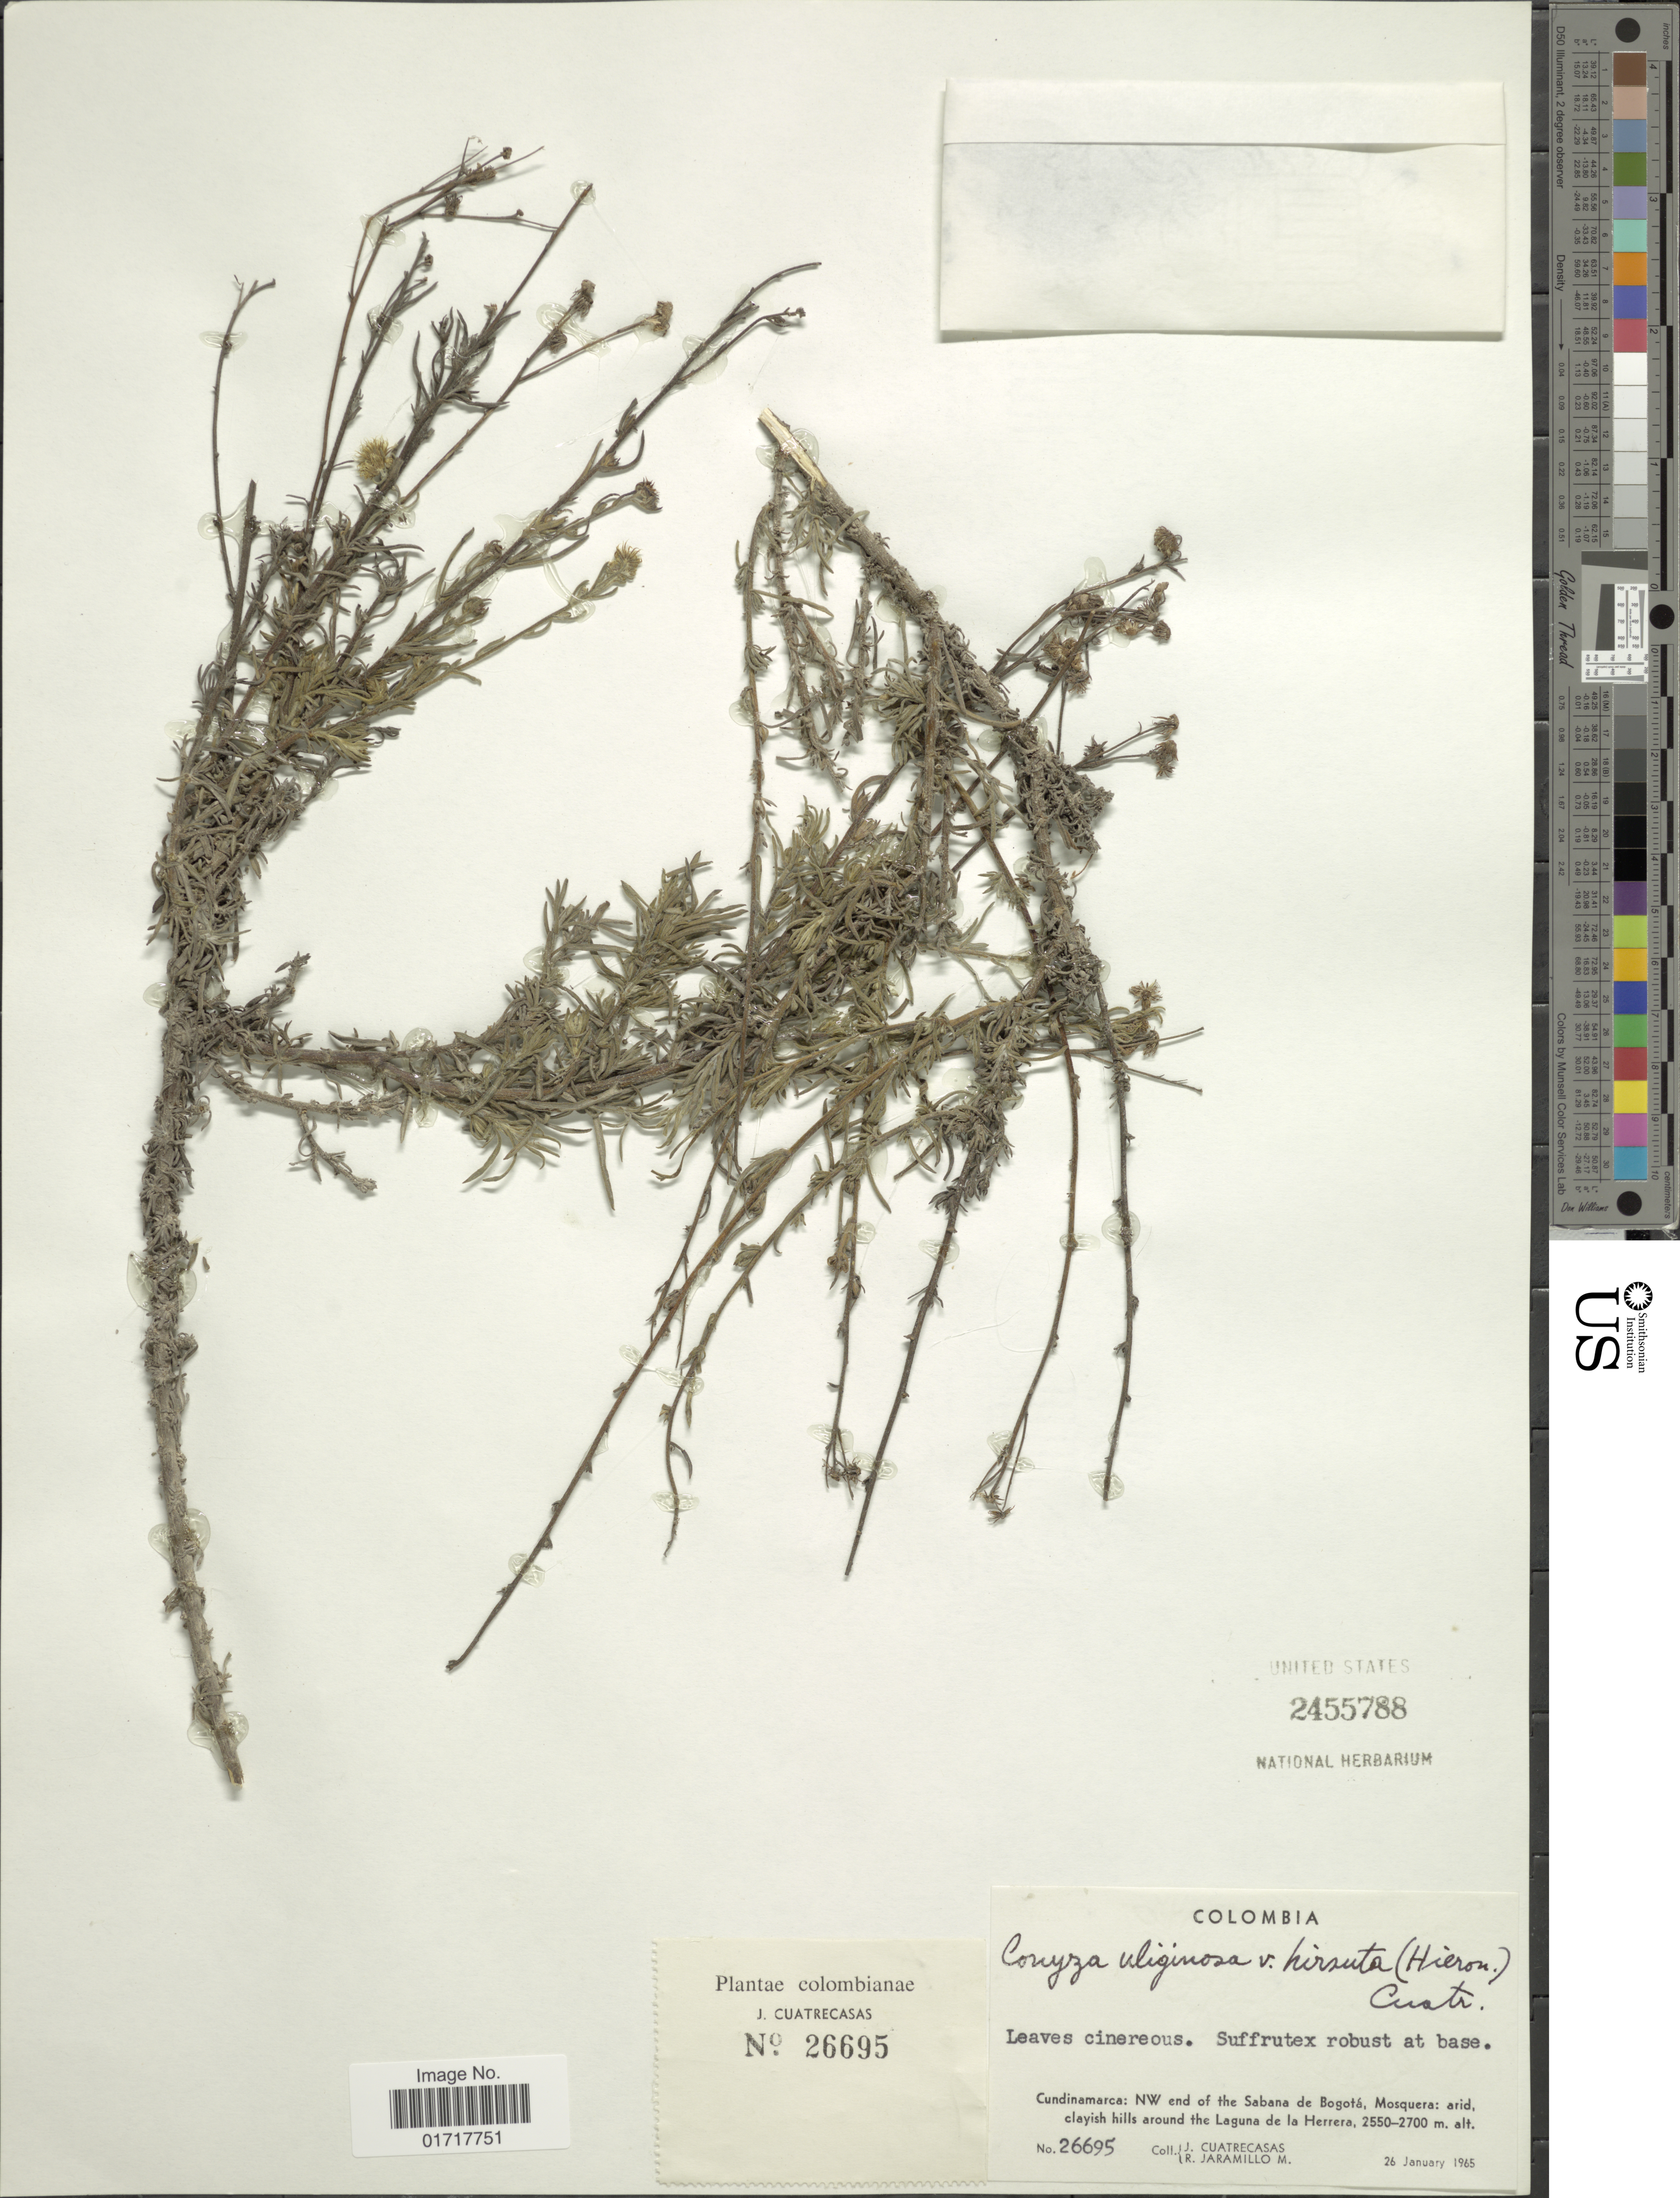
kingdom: Plantae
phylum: Tracheophyta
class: Magnoliopsida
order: Asterales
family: Asteraceae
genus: Conyza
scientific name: Conyza uliginosa var. hirsuta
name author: (Hieron.) Cuatrec.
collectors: J. Cuatrecasas & R. Jaramillo M.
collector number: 26695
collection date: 1965-01-26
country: Colombia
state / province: Cundinamarca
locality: Cundinamarca: NW end of the Sabana de Bogota, Mosquera; arid clayish hills around the Laguna de la Herrera.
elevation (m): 2550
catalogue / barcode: US 2455788